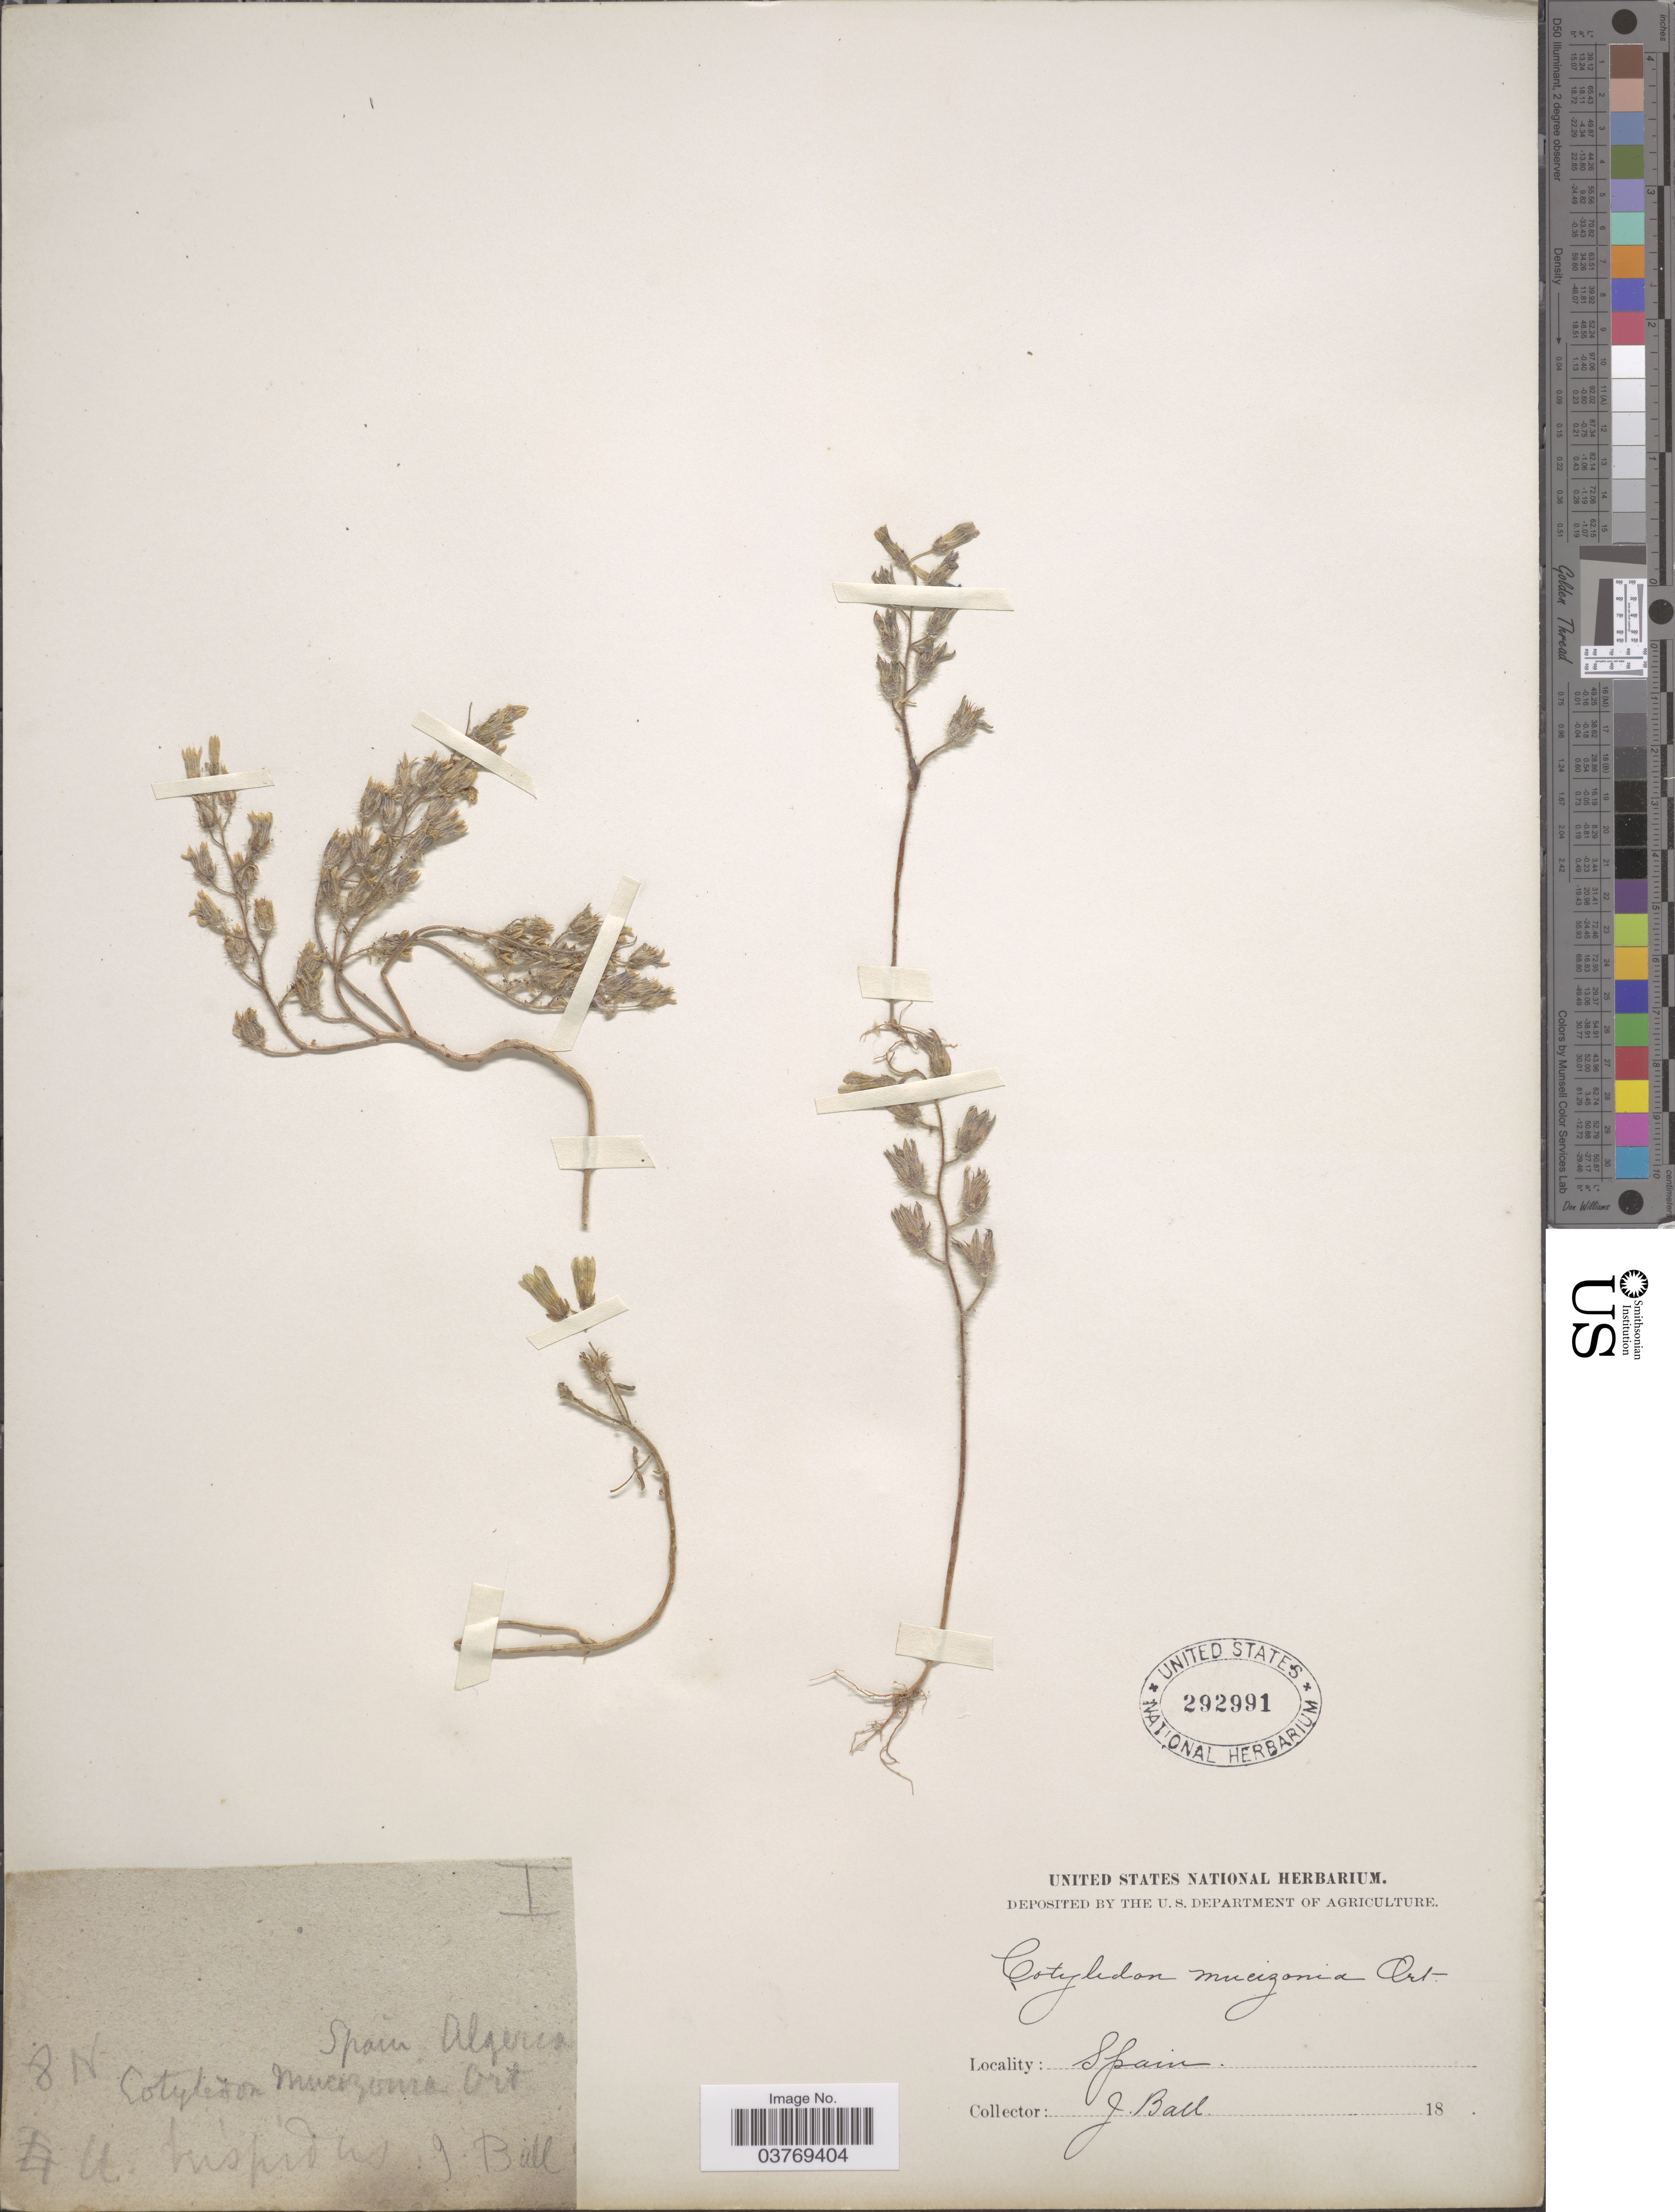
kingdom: Plantae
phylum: Tracheophyta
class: Magnoliopsida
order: Saxifragales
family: Crassulaceae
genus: Cotyledon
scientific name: Cotyledon mucizonia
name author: Ortega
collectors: J. Ball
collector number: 8N?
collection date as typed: Transcribed d/m/y: //18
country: Spain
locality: D* U. Hispidus*.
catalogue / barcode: US 292991